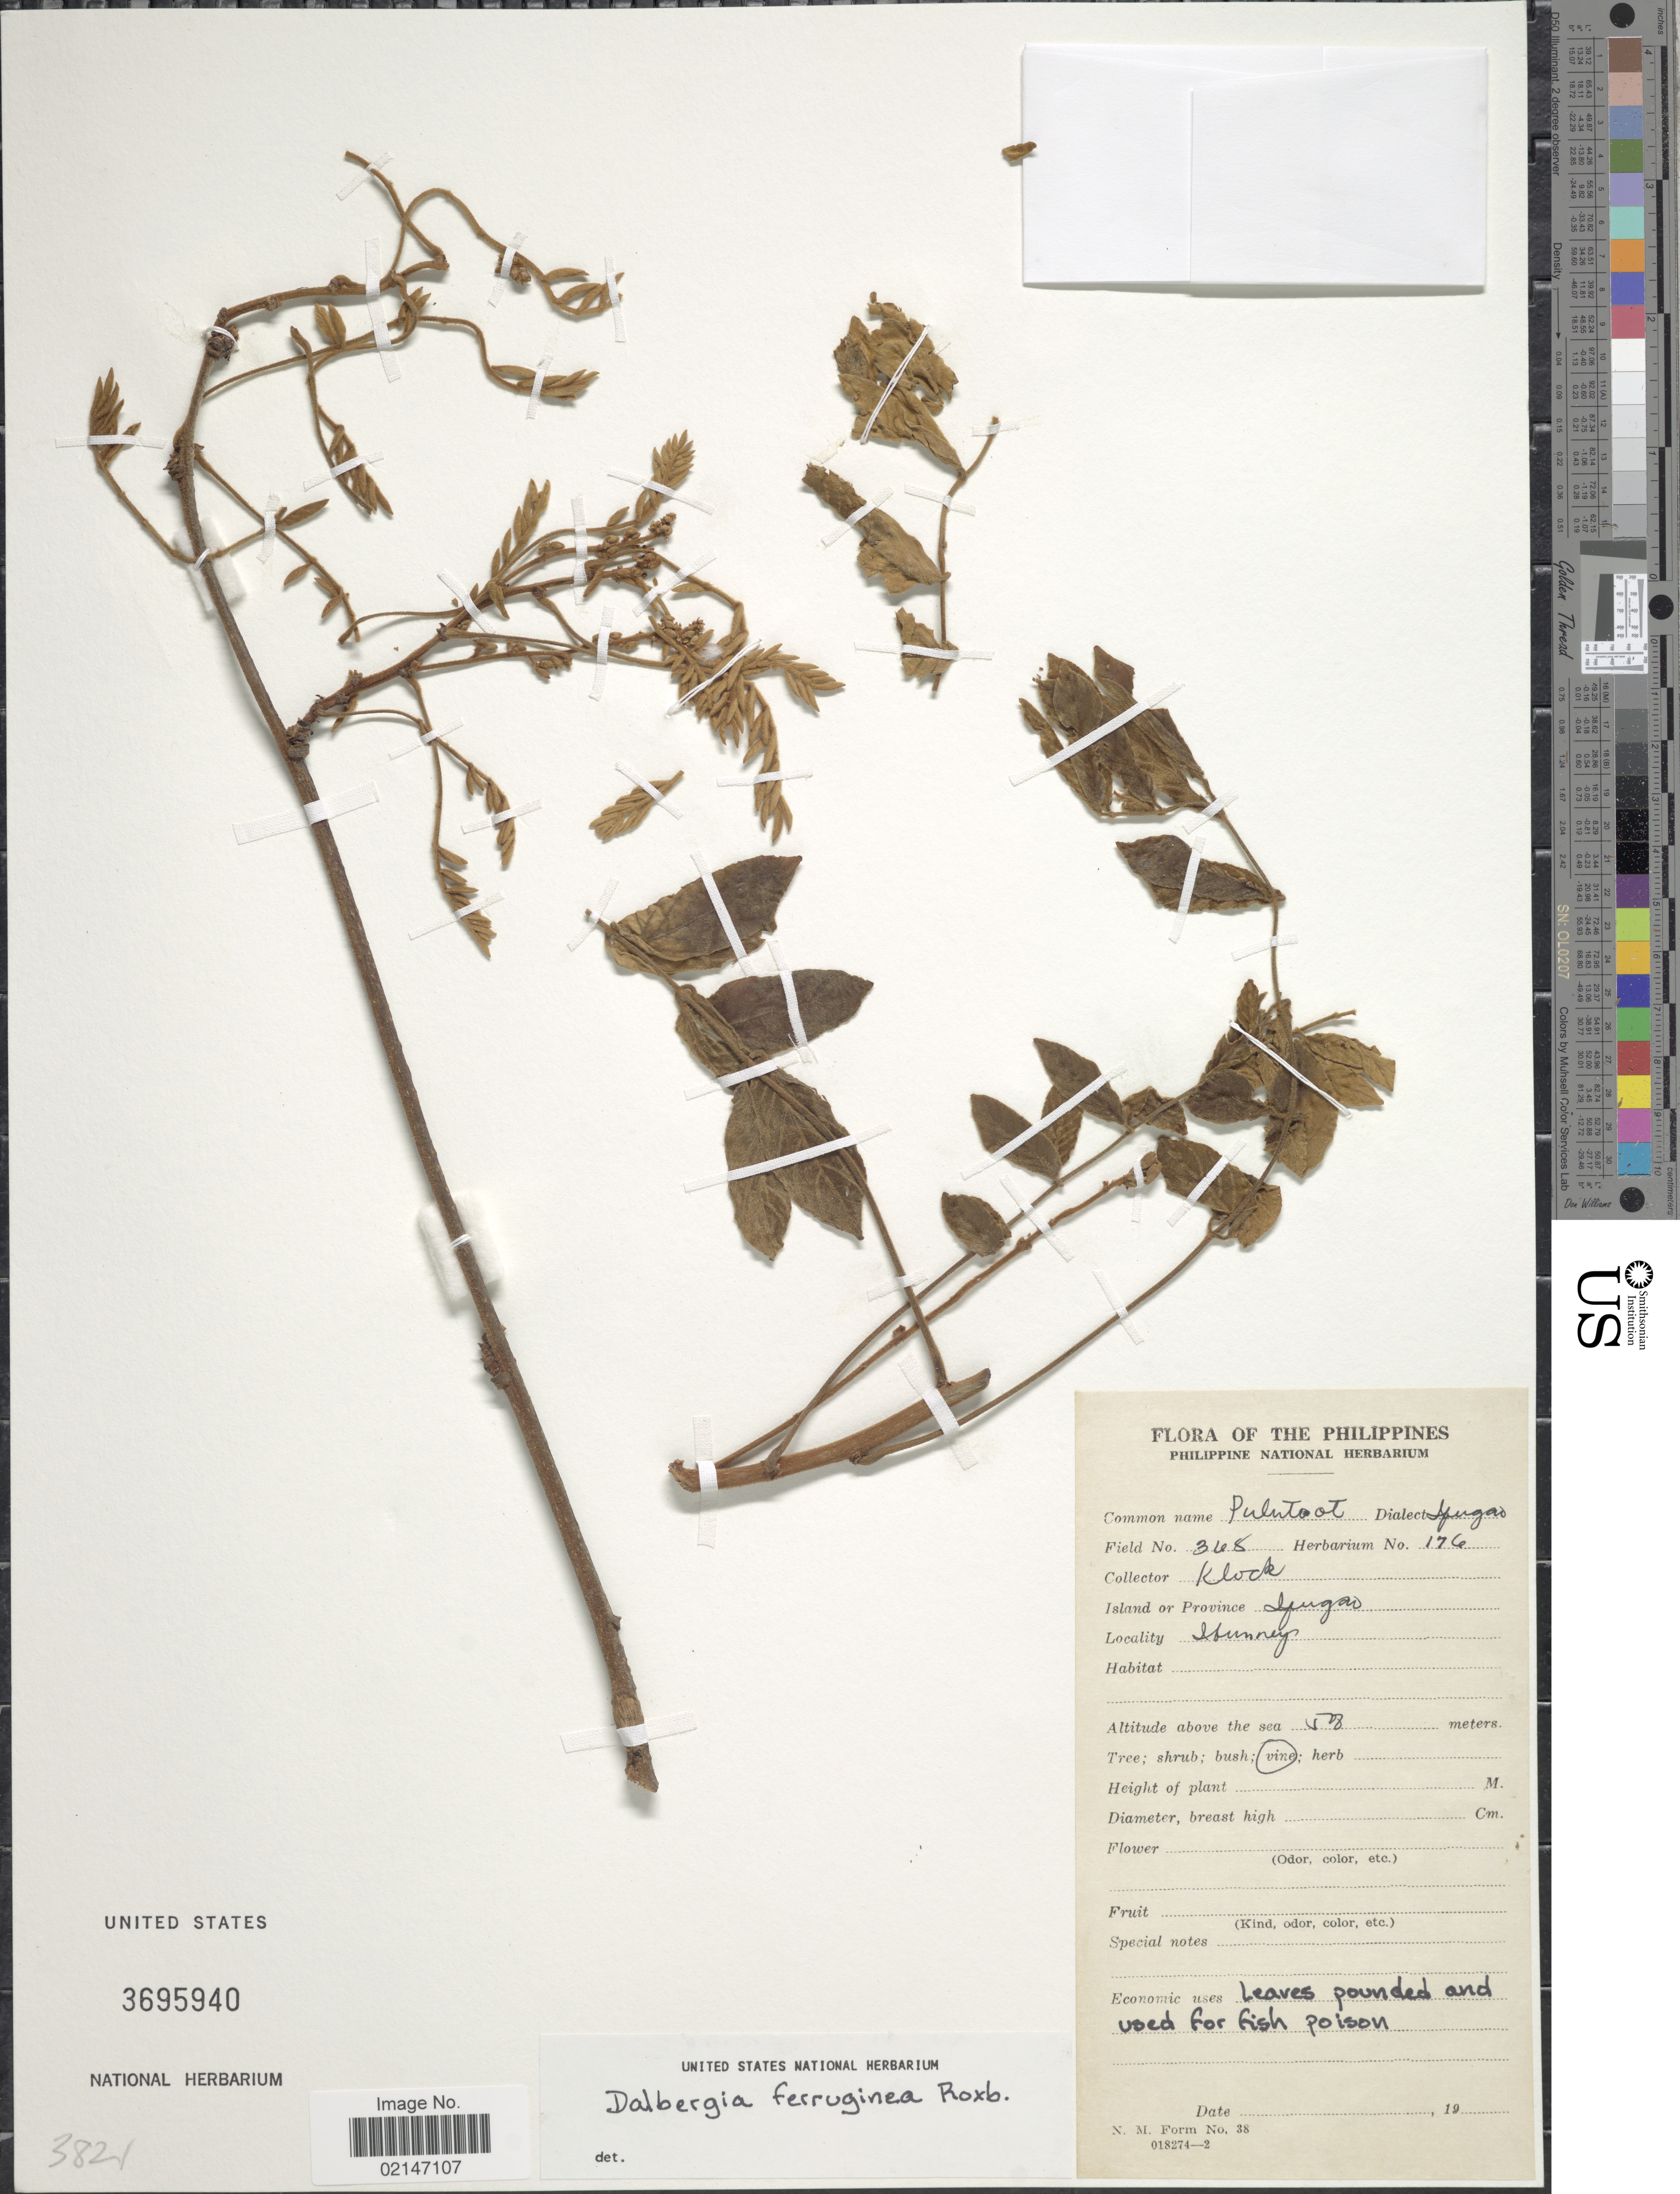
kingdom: Plantae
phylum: Tracheophyta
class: Magnoliopsida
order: Fabales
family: Fabaceae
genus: Dalbergia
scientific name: Dalbergia ferruginea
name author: Roxb.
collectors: Klock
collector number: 365*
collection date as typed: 19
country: Philippines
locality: Island Ifugao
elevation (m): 57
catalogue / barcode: US 3695940